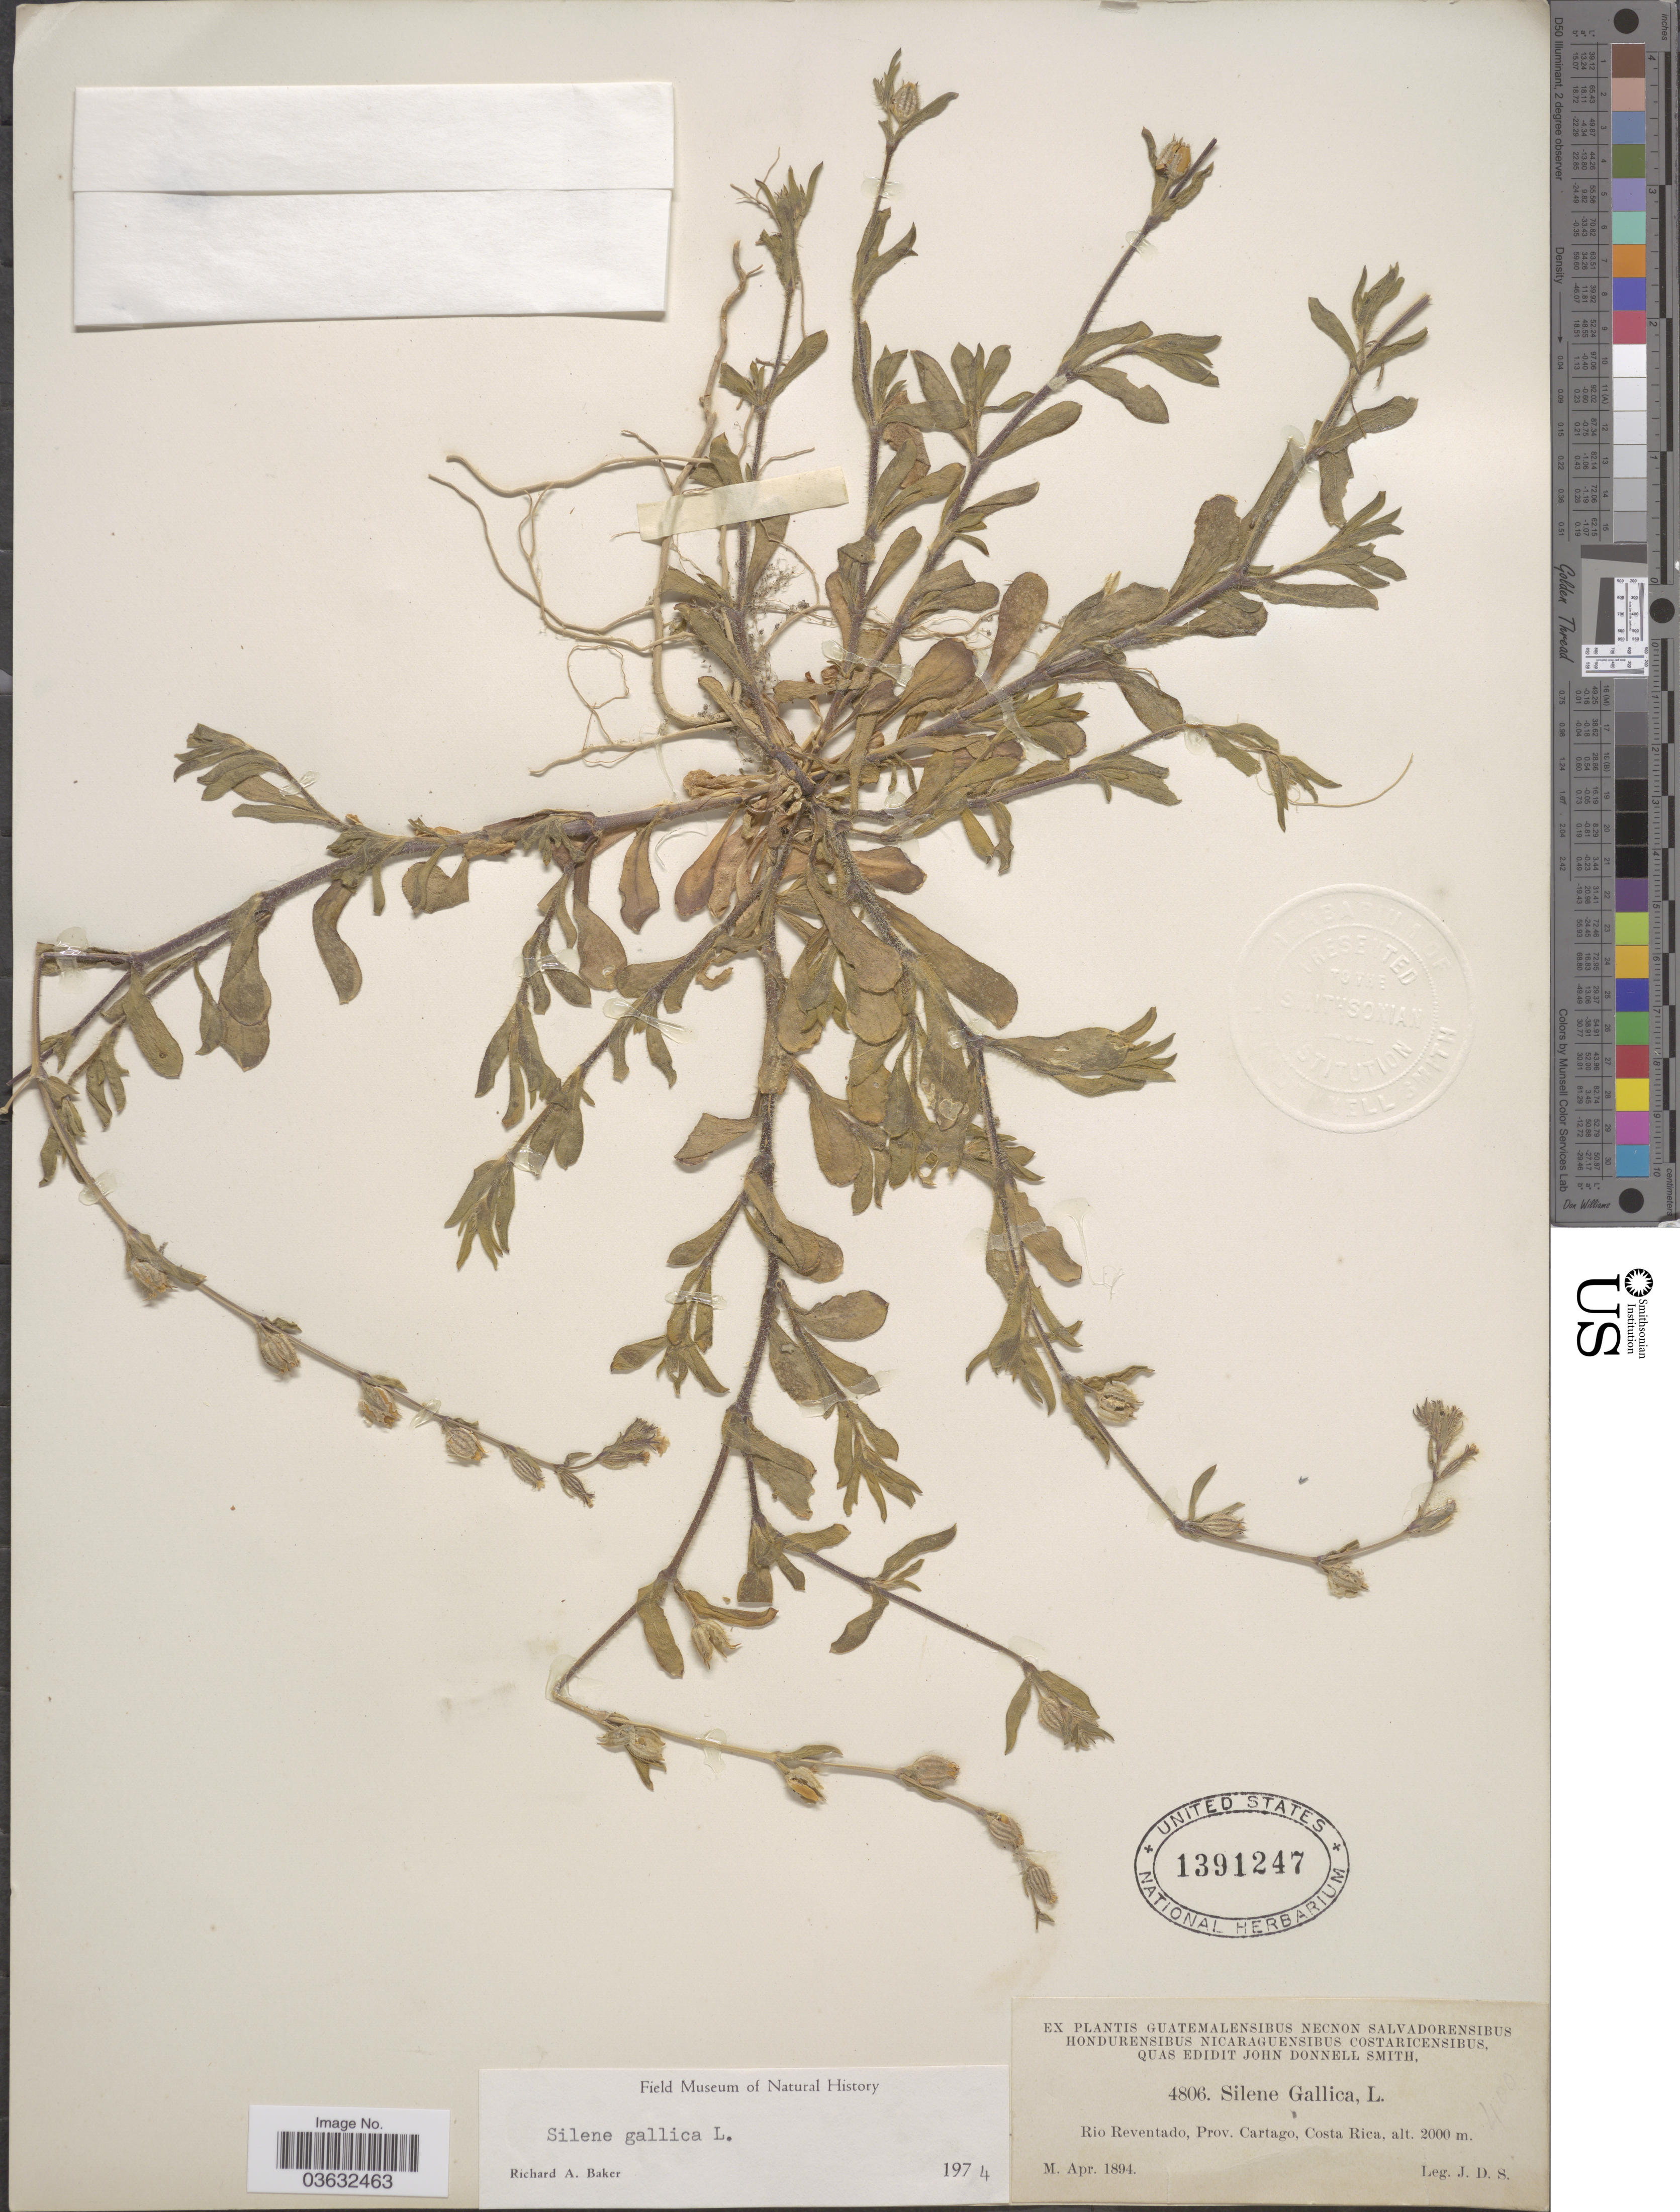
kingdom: Plantae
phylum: Tracheophyta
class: Magnoliopsida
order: Caryophyllales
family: Caryophyllaceae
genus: Silene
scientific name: Silene anglica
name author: L.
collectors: J. Donnell Smith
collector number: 4806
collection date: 1894-04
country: Costa Rica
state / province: Cartago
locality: Rio Reventado.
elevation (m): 2000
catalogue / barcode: US 1391247